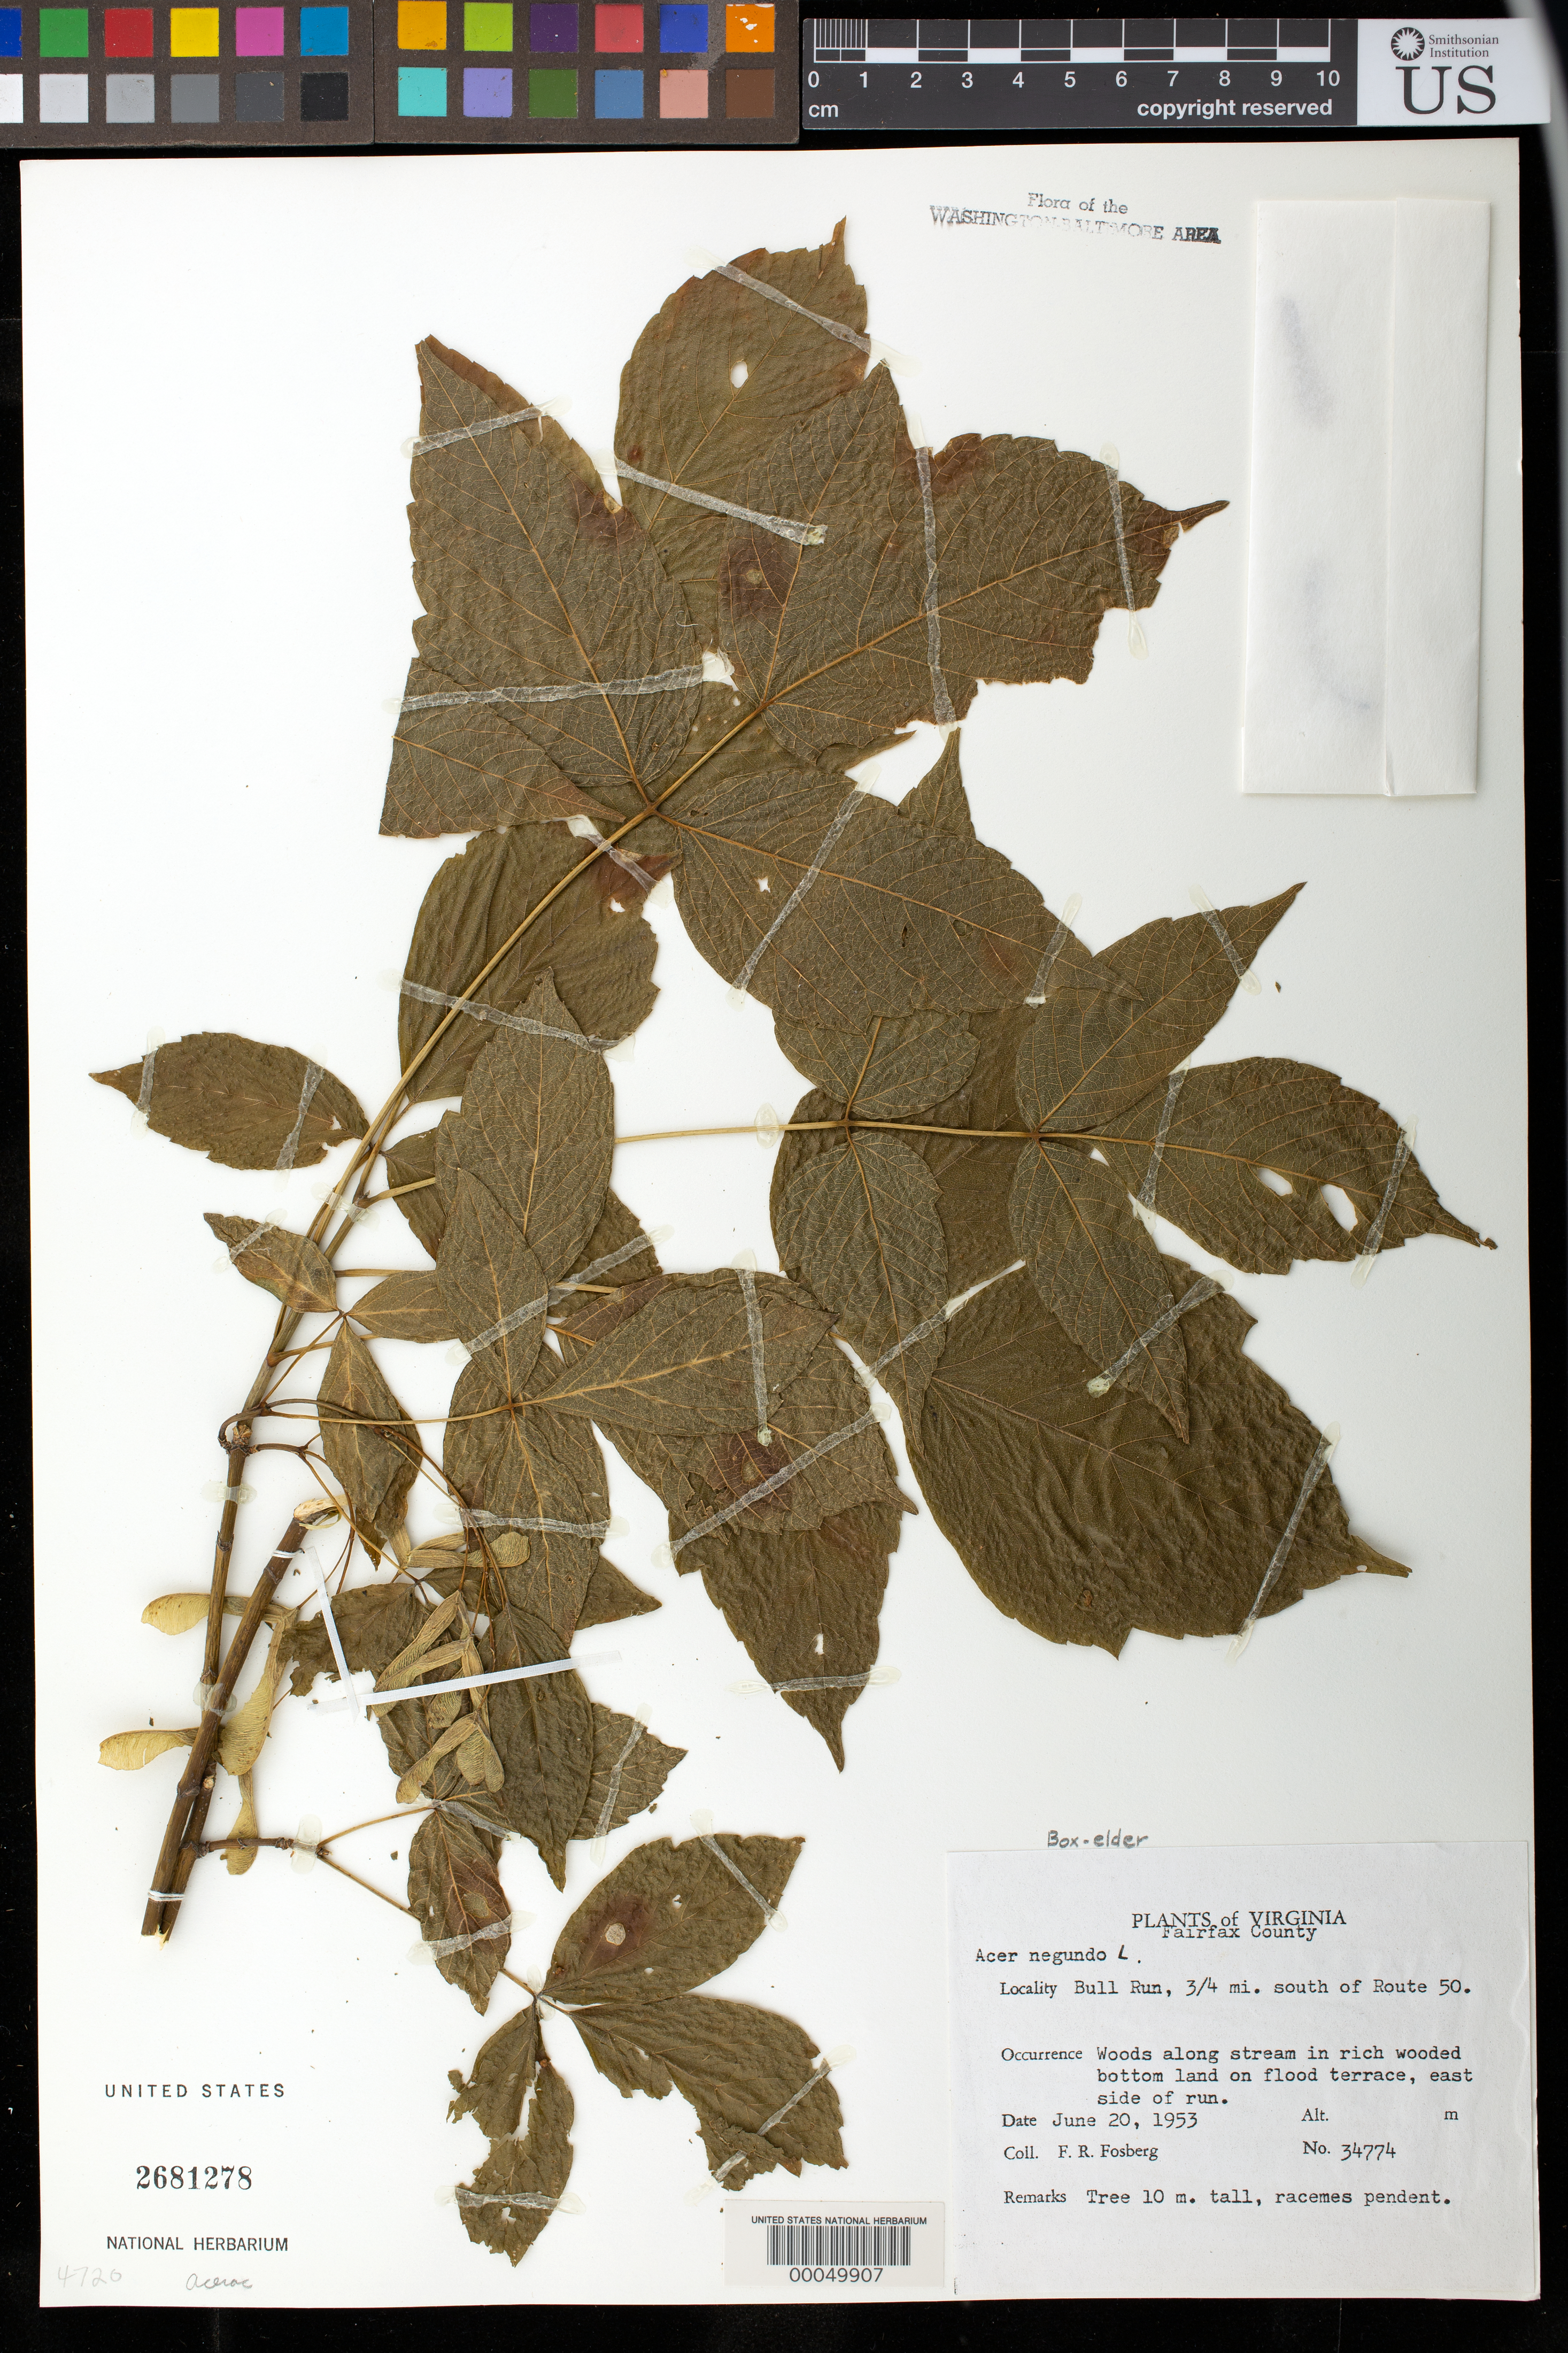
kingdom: Plantae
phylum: Tracheophyta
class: Magnoliopsida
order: Sapindales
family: Sapindaceae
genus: Acer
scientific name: Acer negundo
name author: L.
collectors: F. R. Fosberg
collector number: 34774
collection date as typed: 20 Jun 1953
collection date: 1953-06-20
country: United States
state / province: Virginia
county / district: Fairfax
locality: Bull Run, 3/4 south of Route 50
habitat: Woods along stream in rich wooded bottom land on flood terrace, east side of run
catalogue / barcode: US 2681278